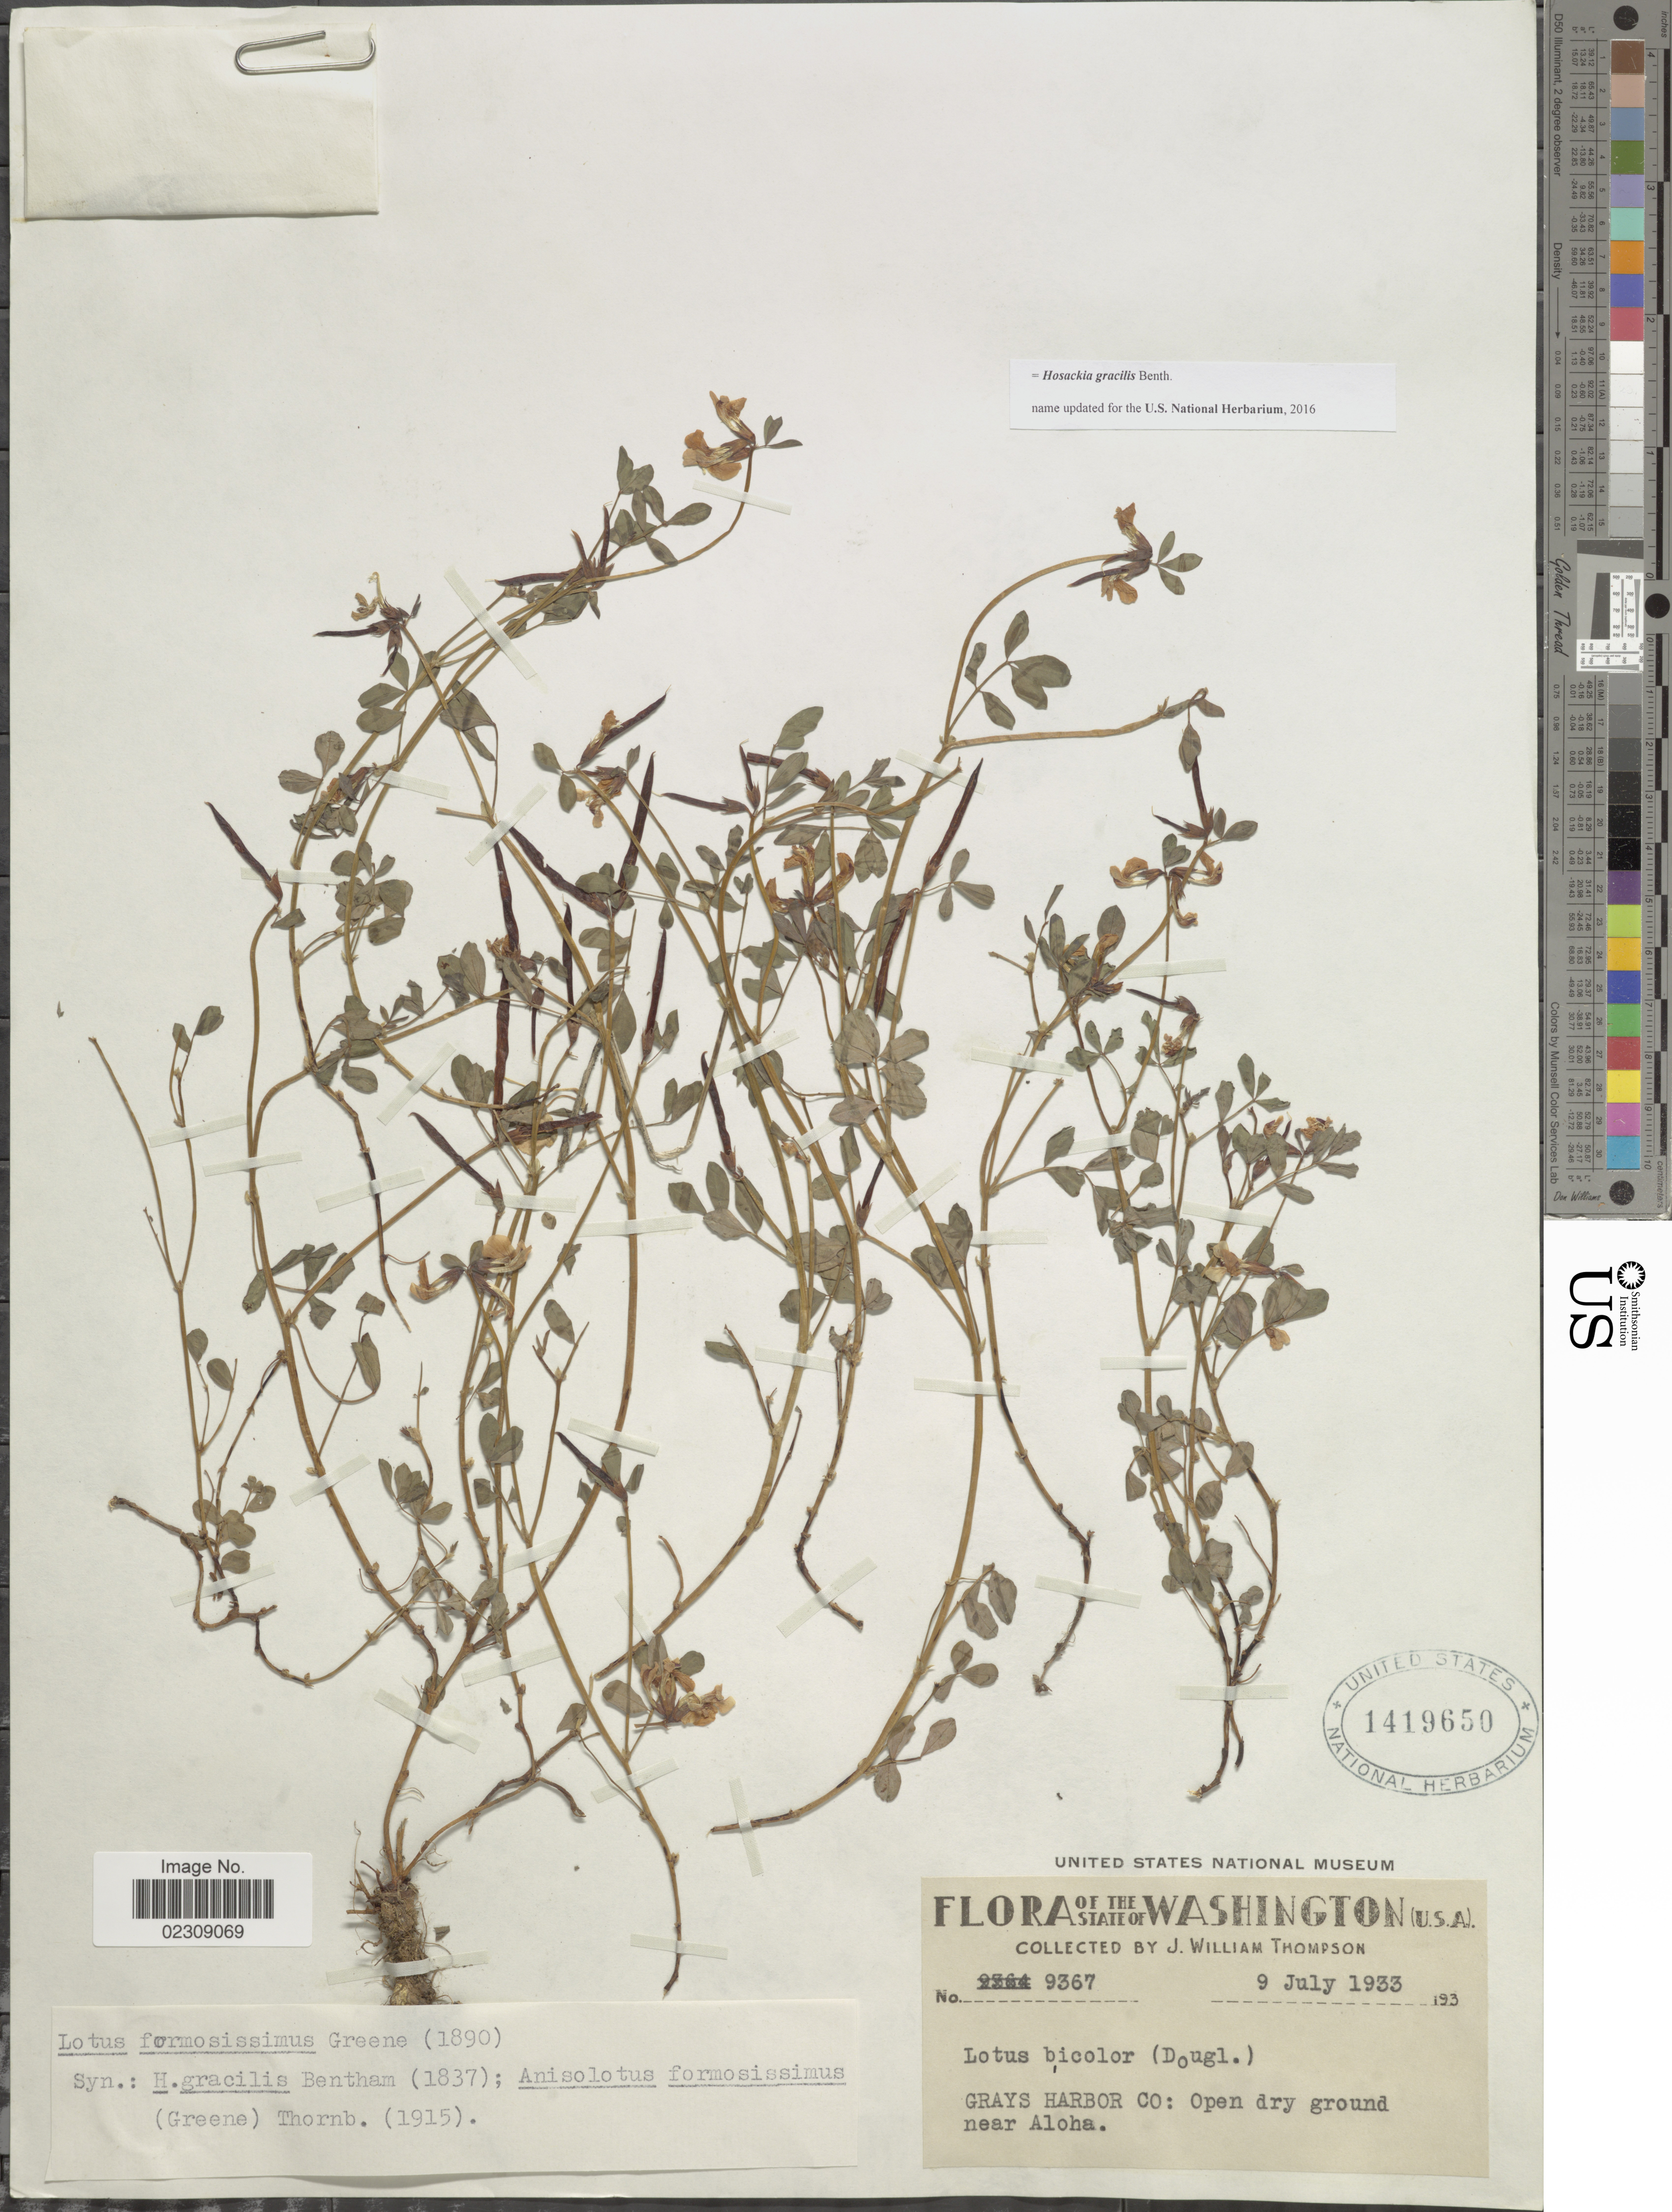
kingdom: Plantae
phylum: Tracheophyta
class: Magnoliopsida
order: Fabales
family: Fabaceae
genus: Hosackia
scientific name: Hosackia gracilis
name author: Benth.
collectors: J. W. Thompson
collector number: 9367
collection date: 1933-07-09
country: United States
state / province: Washington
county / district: Grays Harbor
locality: Grays Harbor Co: Open dry ground near Aloha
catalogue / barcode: US 1419650